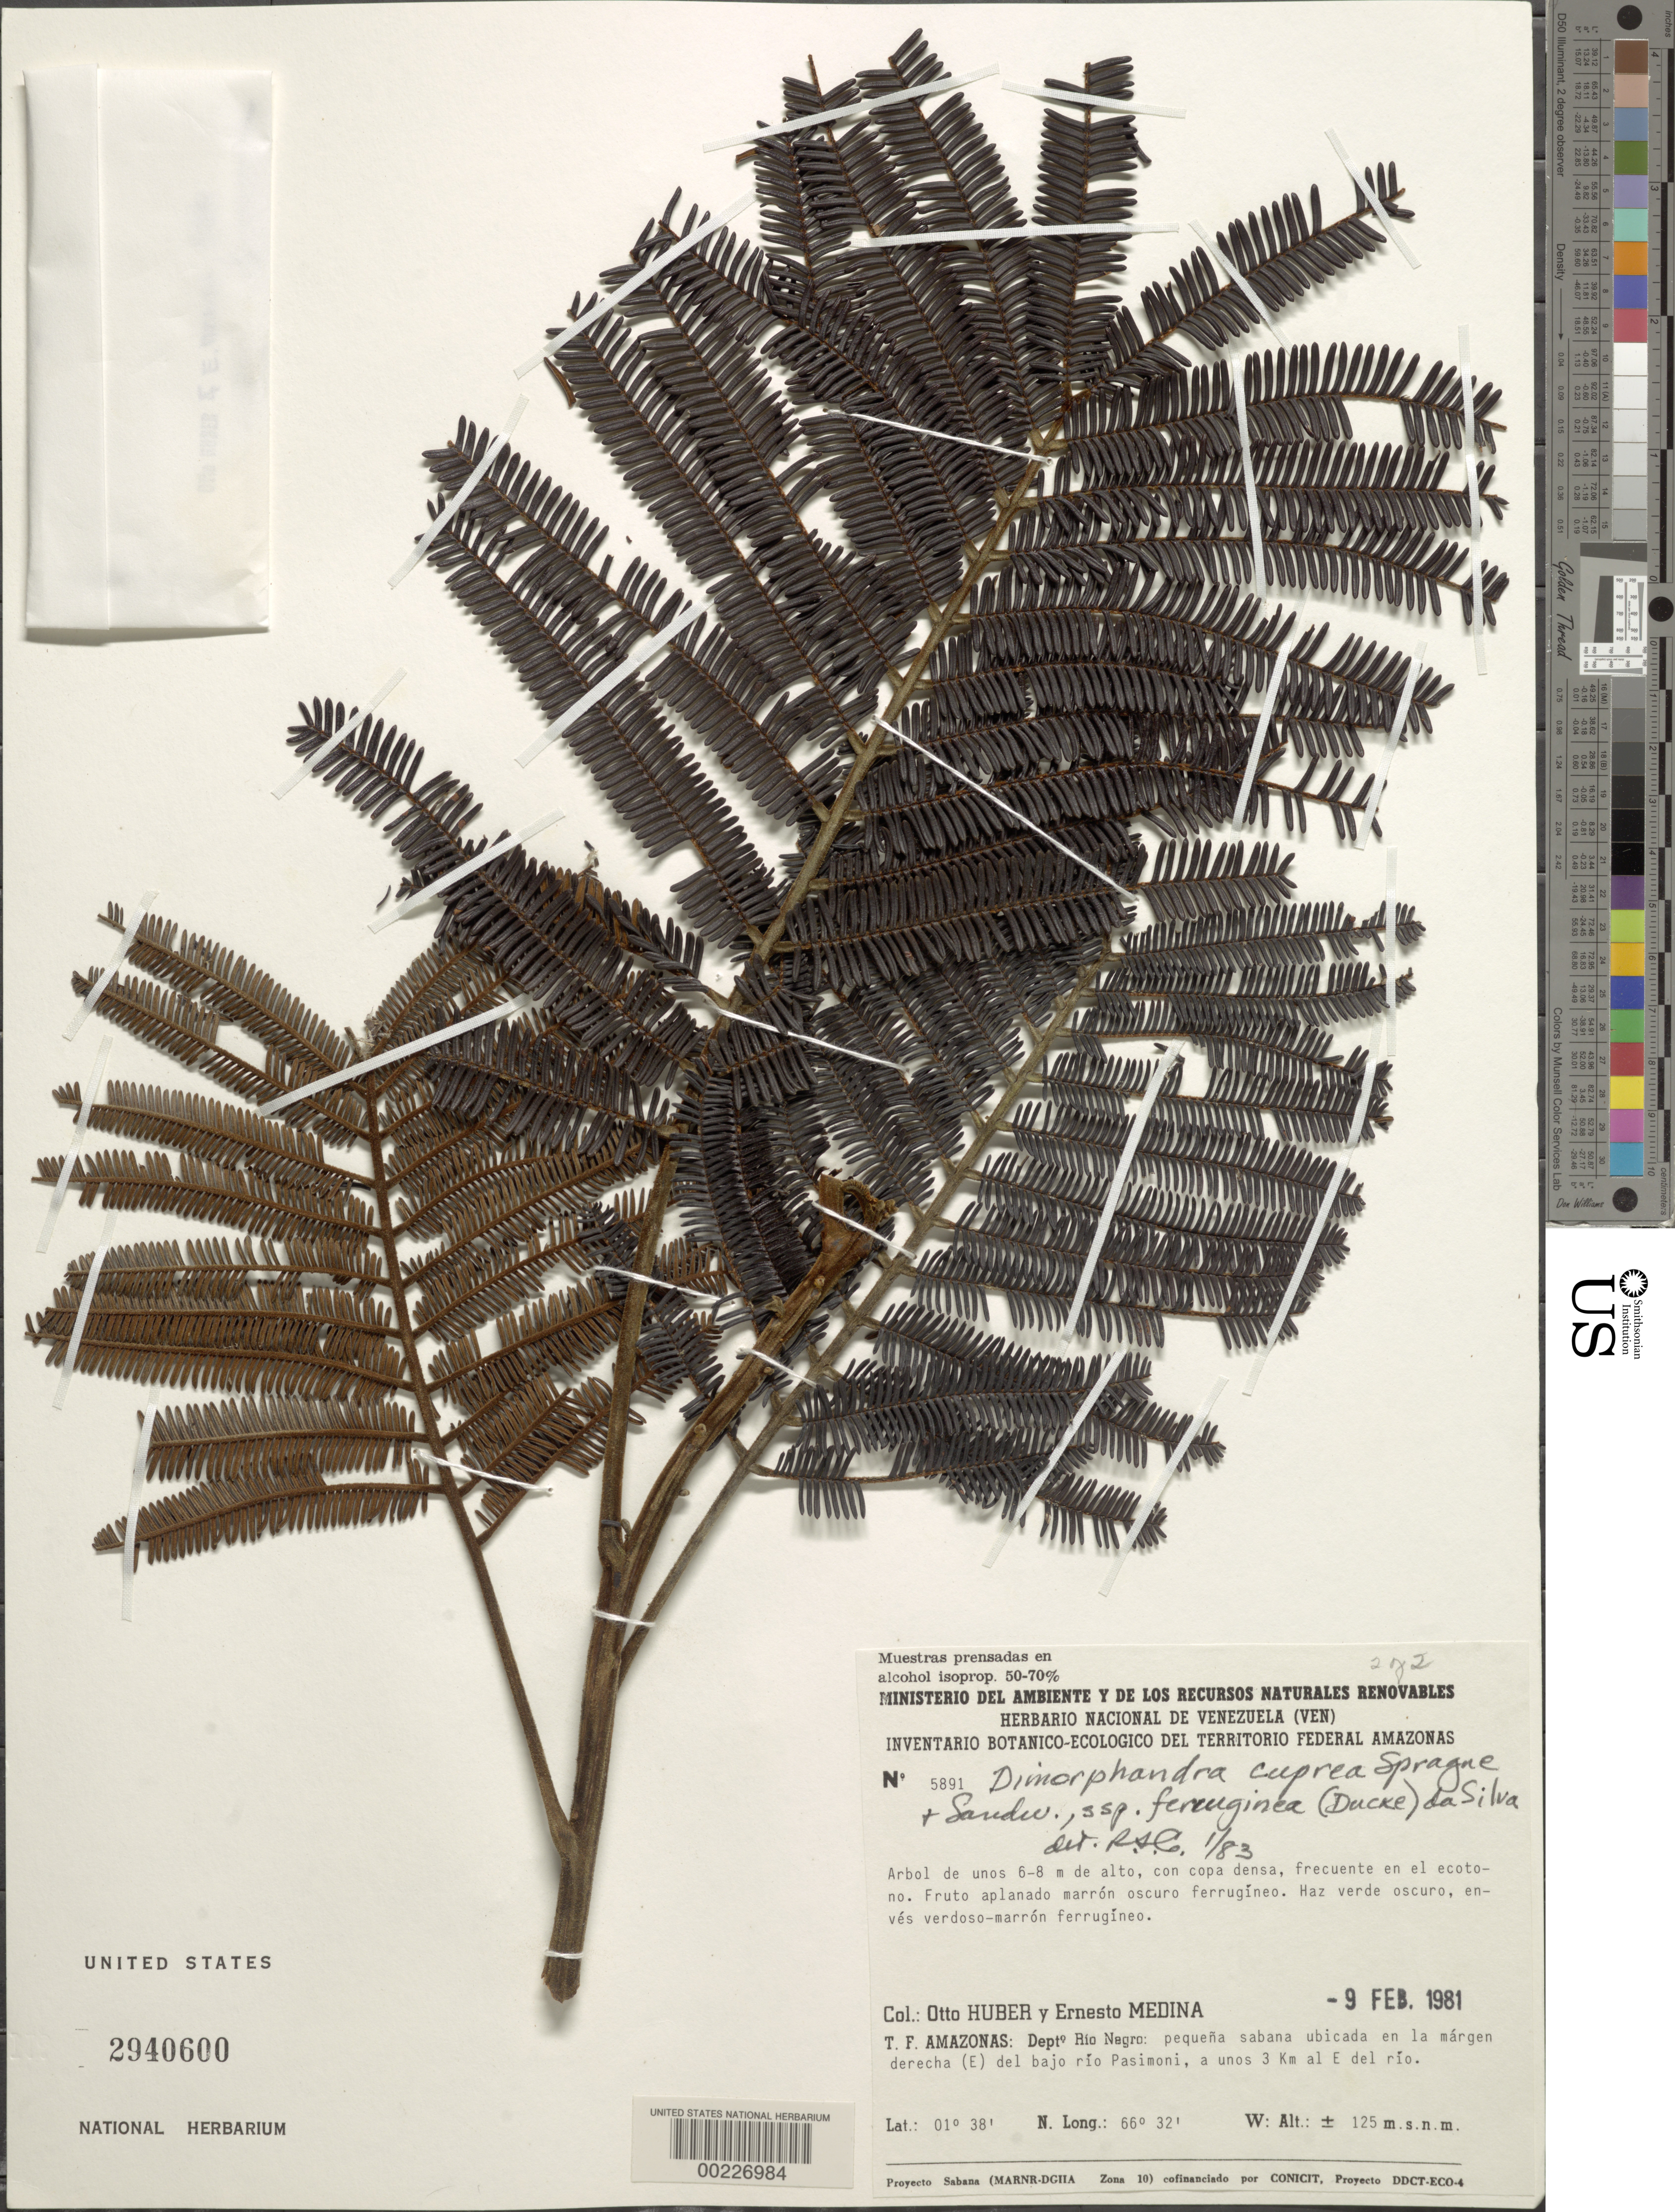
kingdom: Plantae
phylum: Tracheophyta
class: Magnoliopsida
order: Fabales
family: Fabaceae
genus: Dimorphandra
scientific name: Dimorphandra cuprea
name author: Sprague & Sandwith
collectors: O. Huber & E. Medina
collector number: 5891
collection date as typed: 09 Feb 1981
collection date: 1981-02-09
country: Venezuela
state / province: Amazonas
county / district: Rio Negro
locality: Right side of river bank of the shallow rio pasimoni, 3 km to the e of the river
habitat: Small savanna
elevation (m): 125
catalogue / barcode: US 2940600